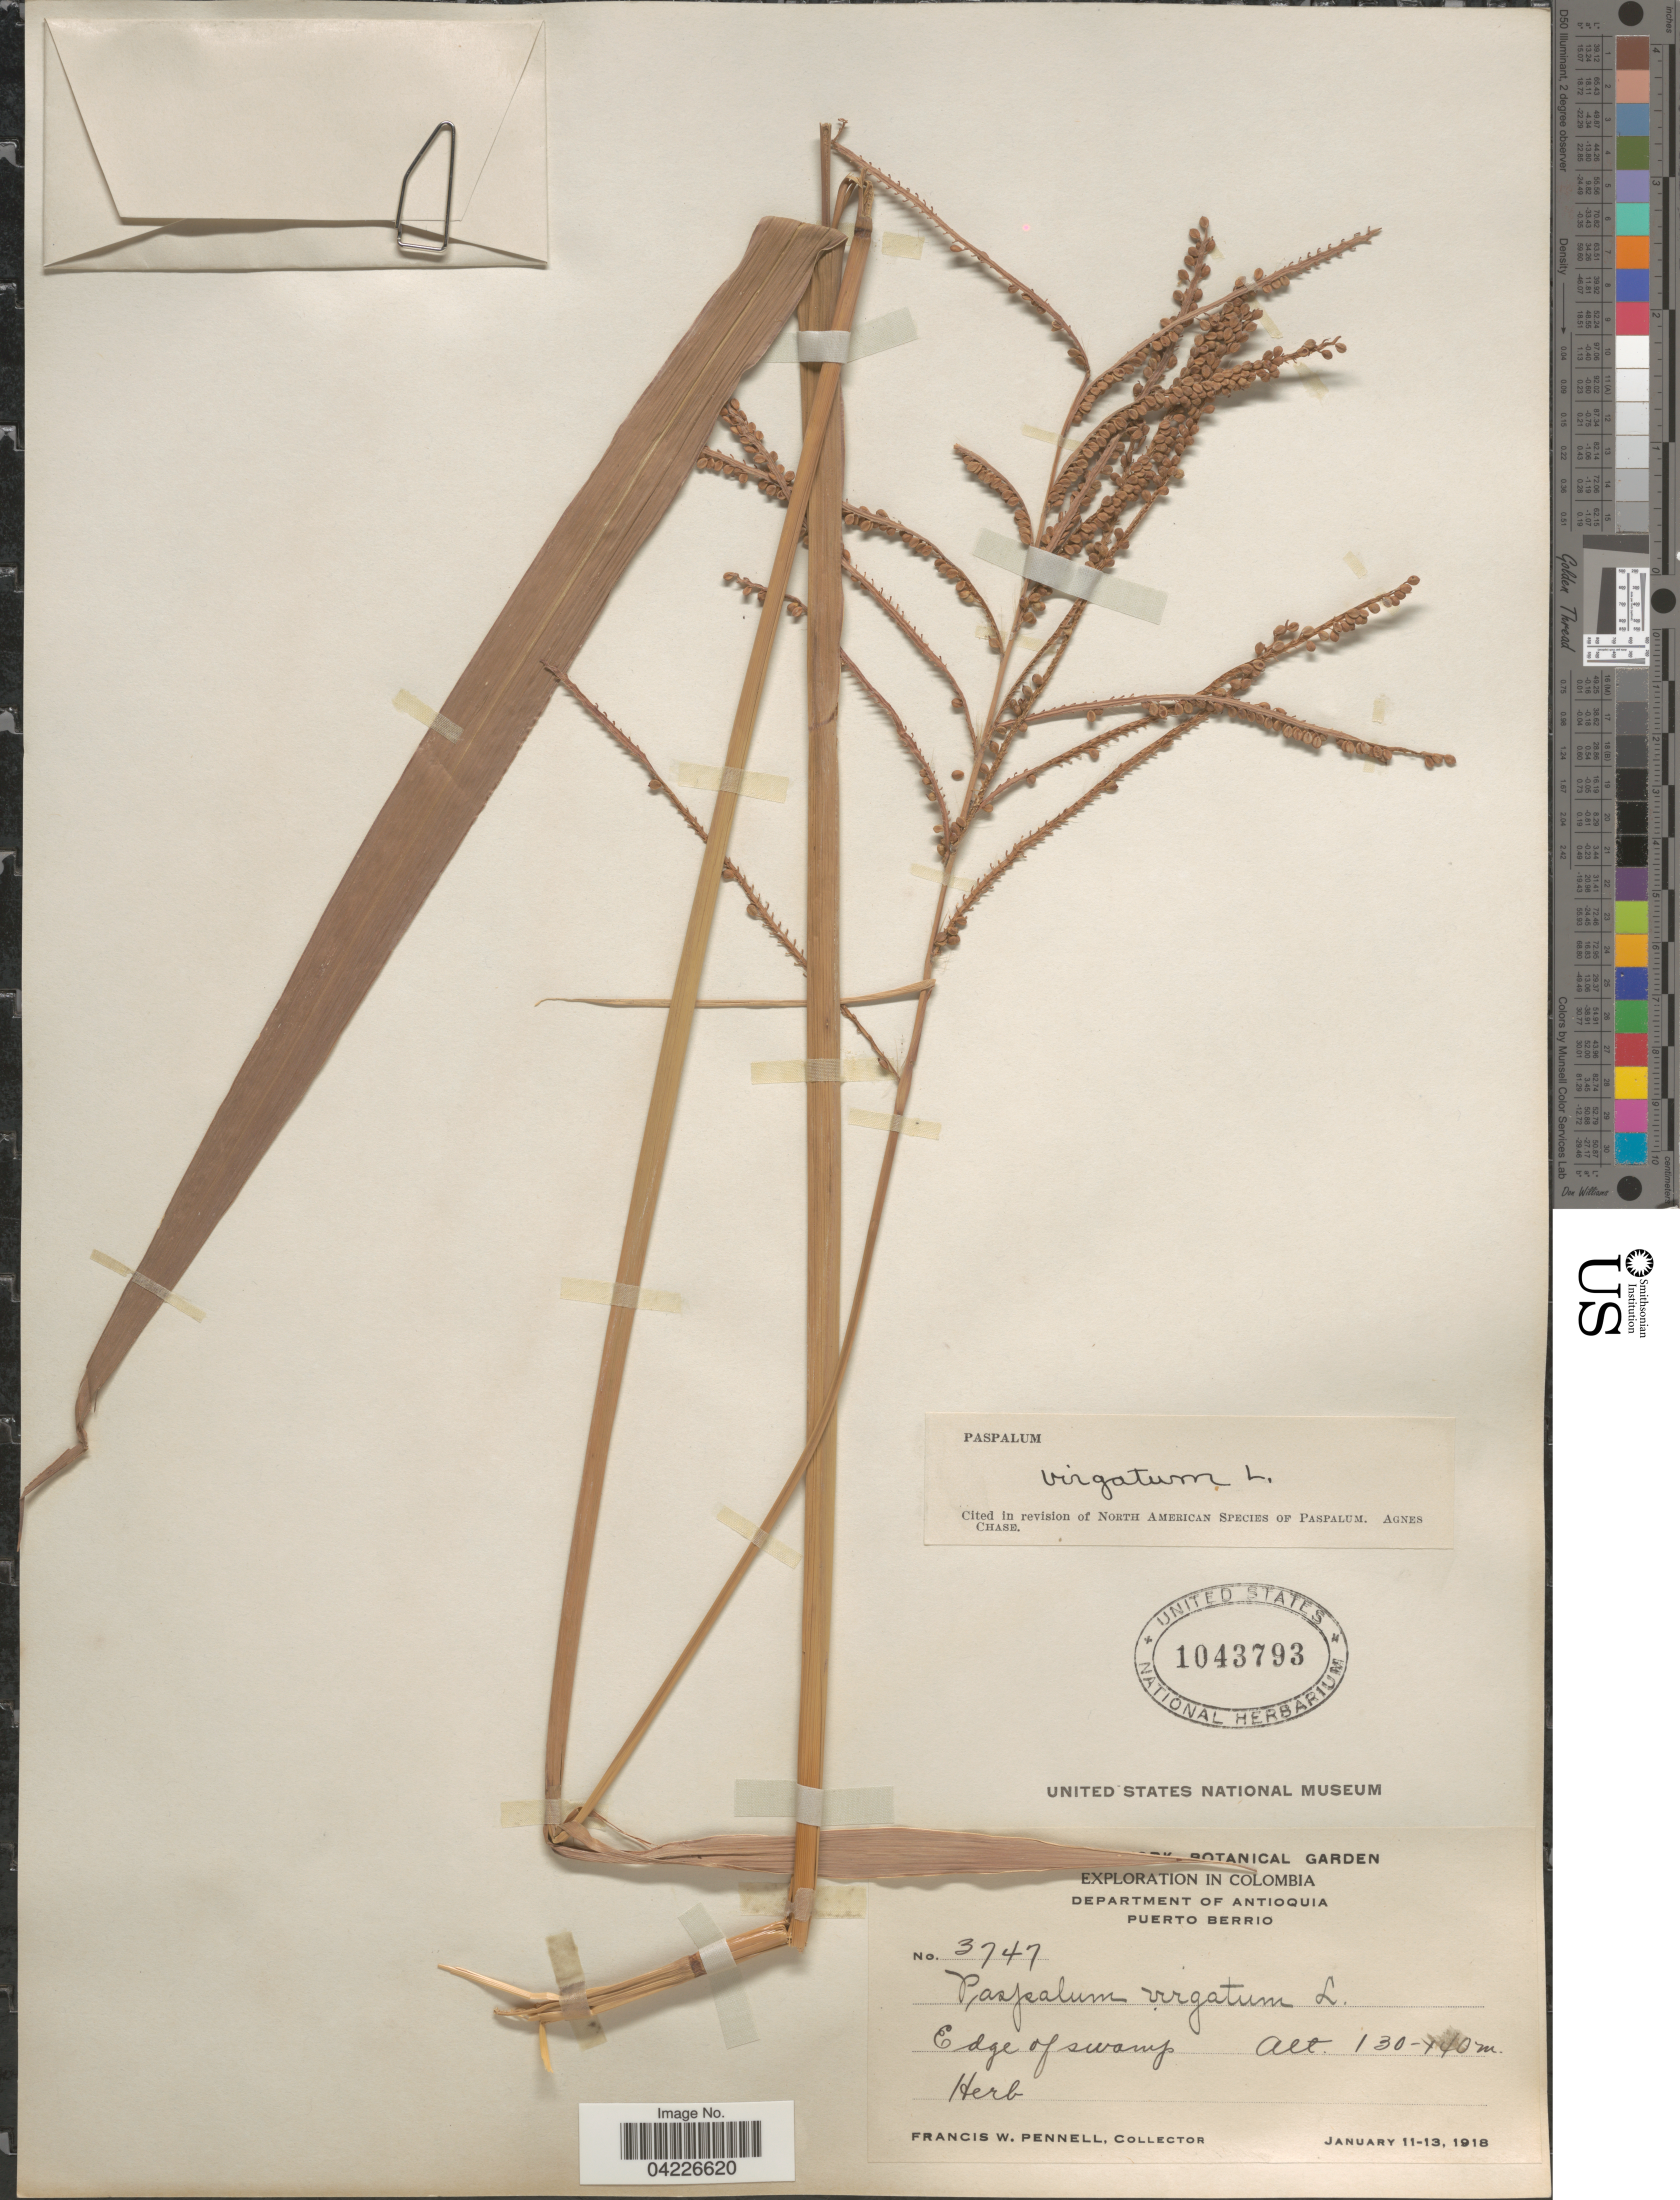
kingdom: Plantae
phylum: Tracheophyta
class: Liliopsida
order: Poales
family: Poaceae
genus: Paspalum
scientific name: Paspalum virgatum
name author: L.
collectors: F. W. Pennell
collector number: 3747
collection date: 1918-01-11/1918-01-13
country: Colombia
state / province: Antioquia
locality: Exploration in Colombia. Department of Antioquia. Puerto Berrio. Edge of swamp.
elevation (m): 130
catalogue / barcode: US 1043793